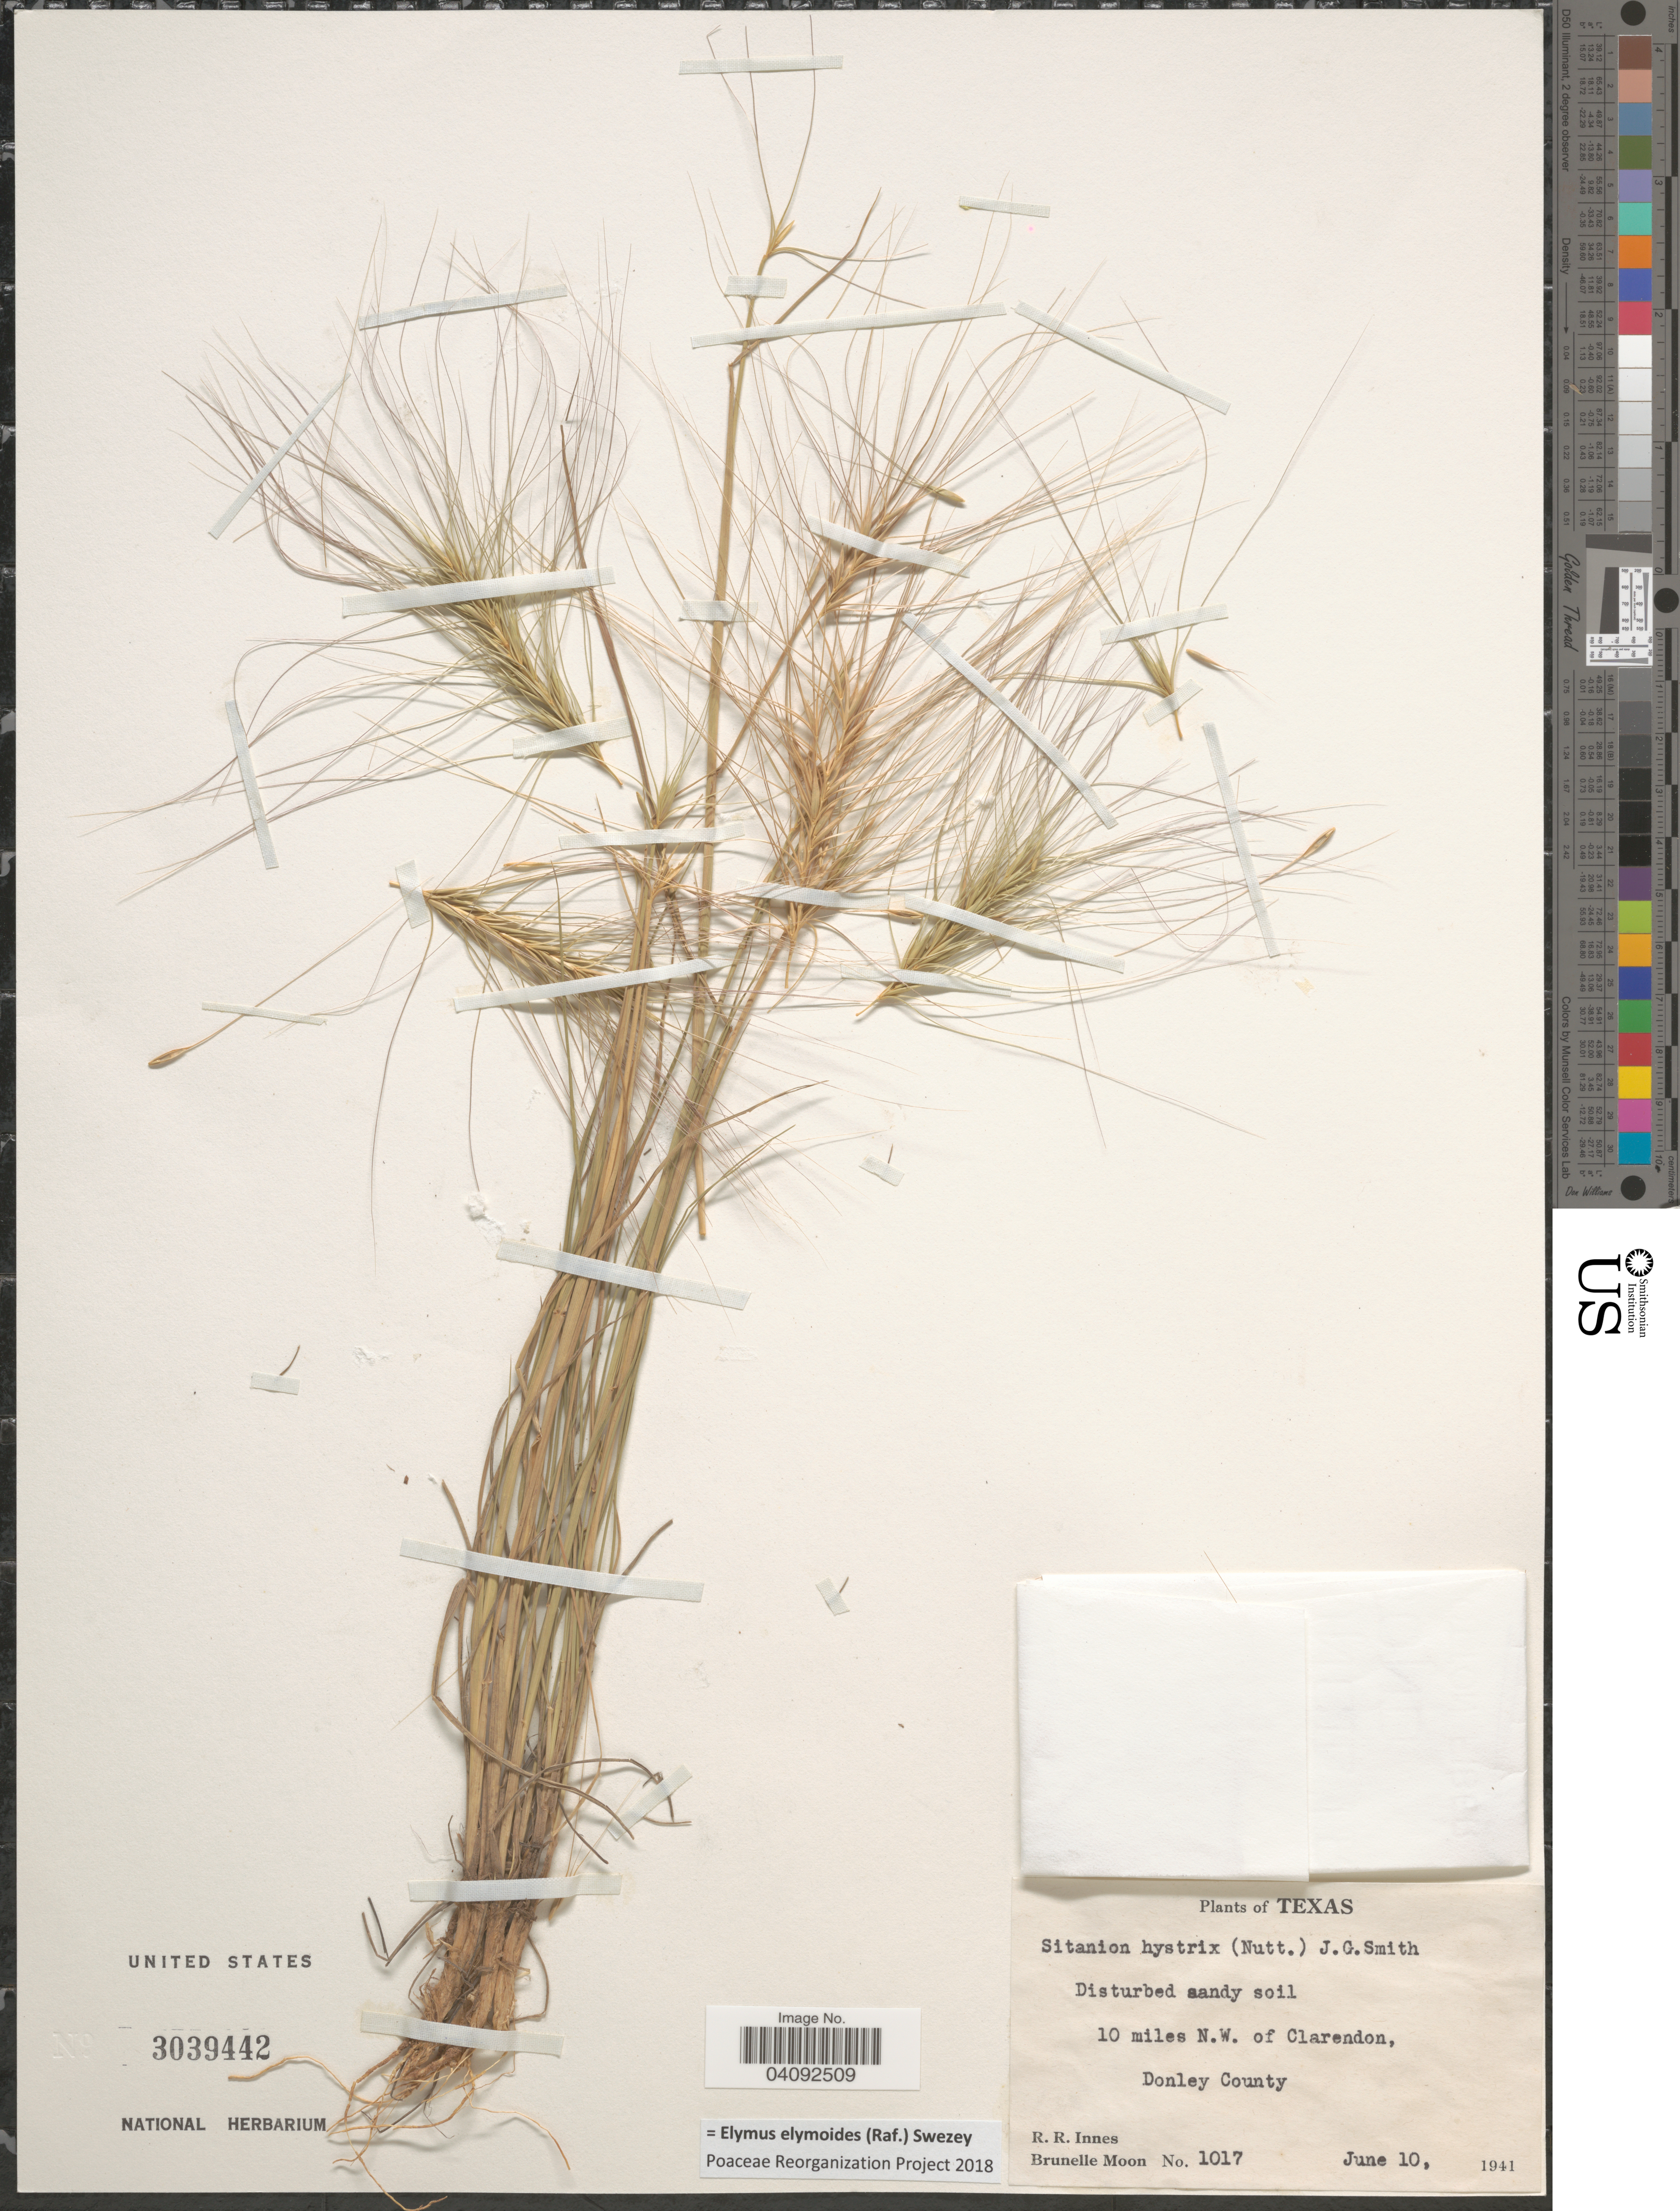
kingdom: Plantae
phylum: Tracheophyta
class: Liliopsida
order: Poales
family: Poaceae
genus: Elymus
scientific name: Elymus elymoides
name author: (Raf.) Swezey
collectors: R. Rose-Innes & B. Moon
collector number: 1017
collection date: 1941-06-10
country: United States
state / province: Texas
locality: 10 miles N.W. of Clarendon, Donley County.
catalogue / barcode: US 3039442